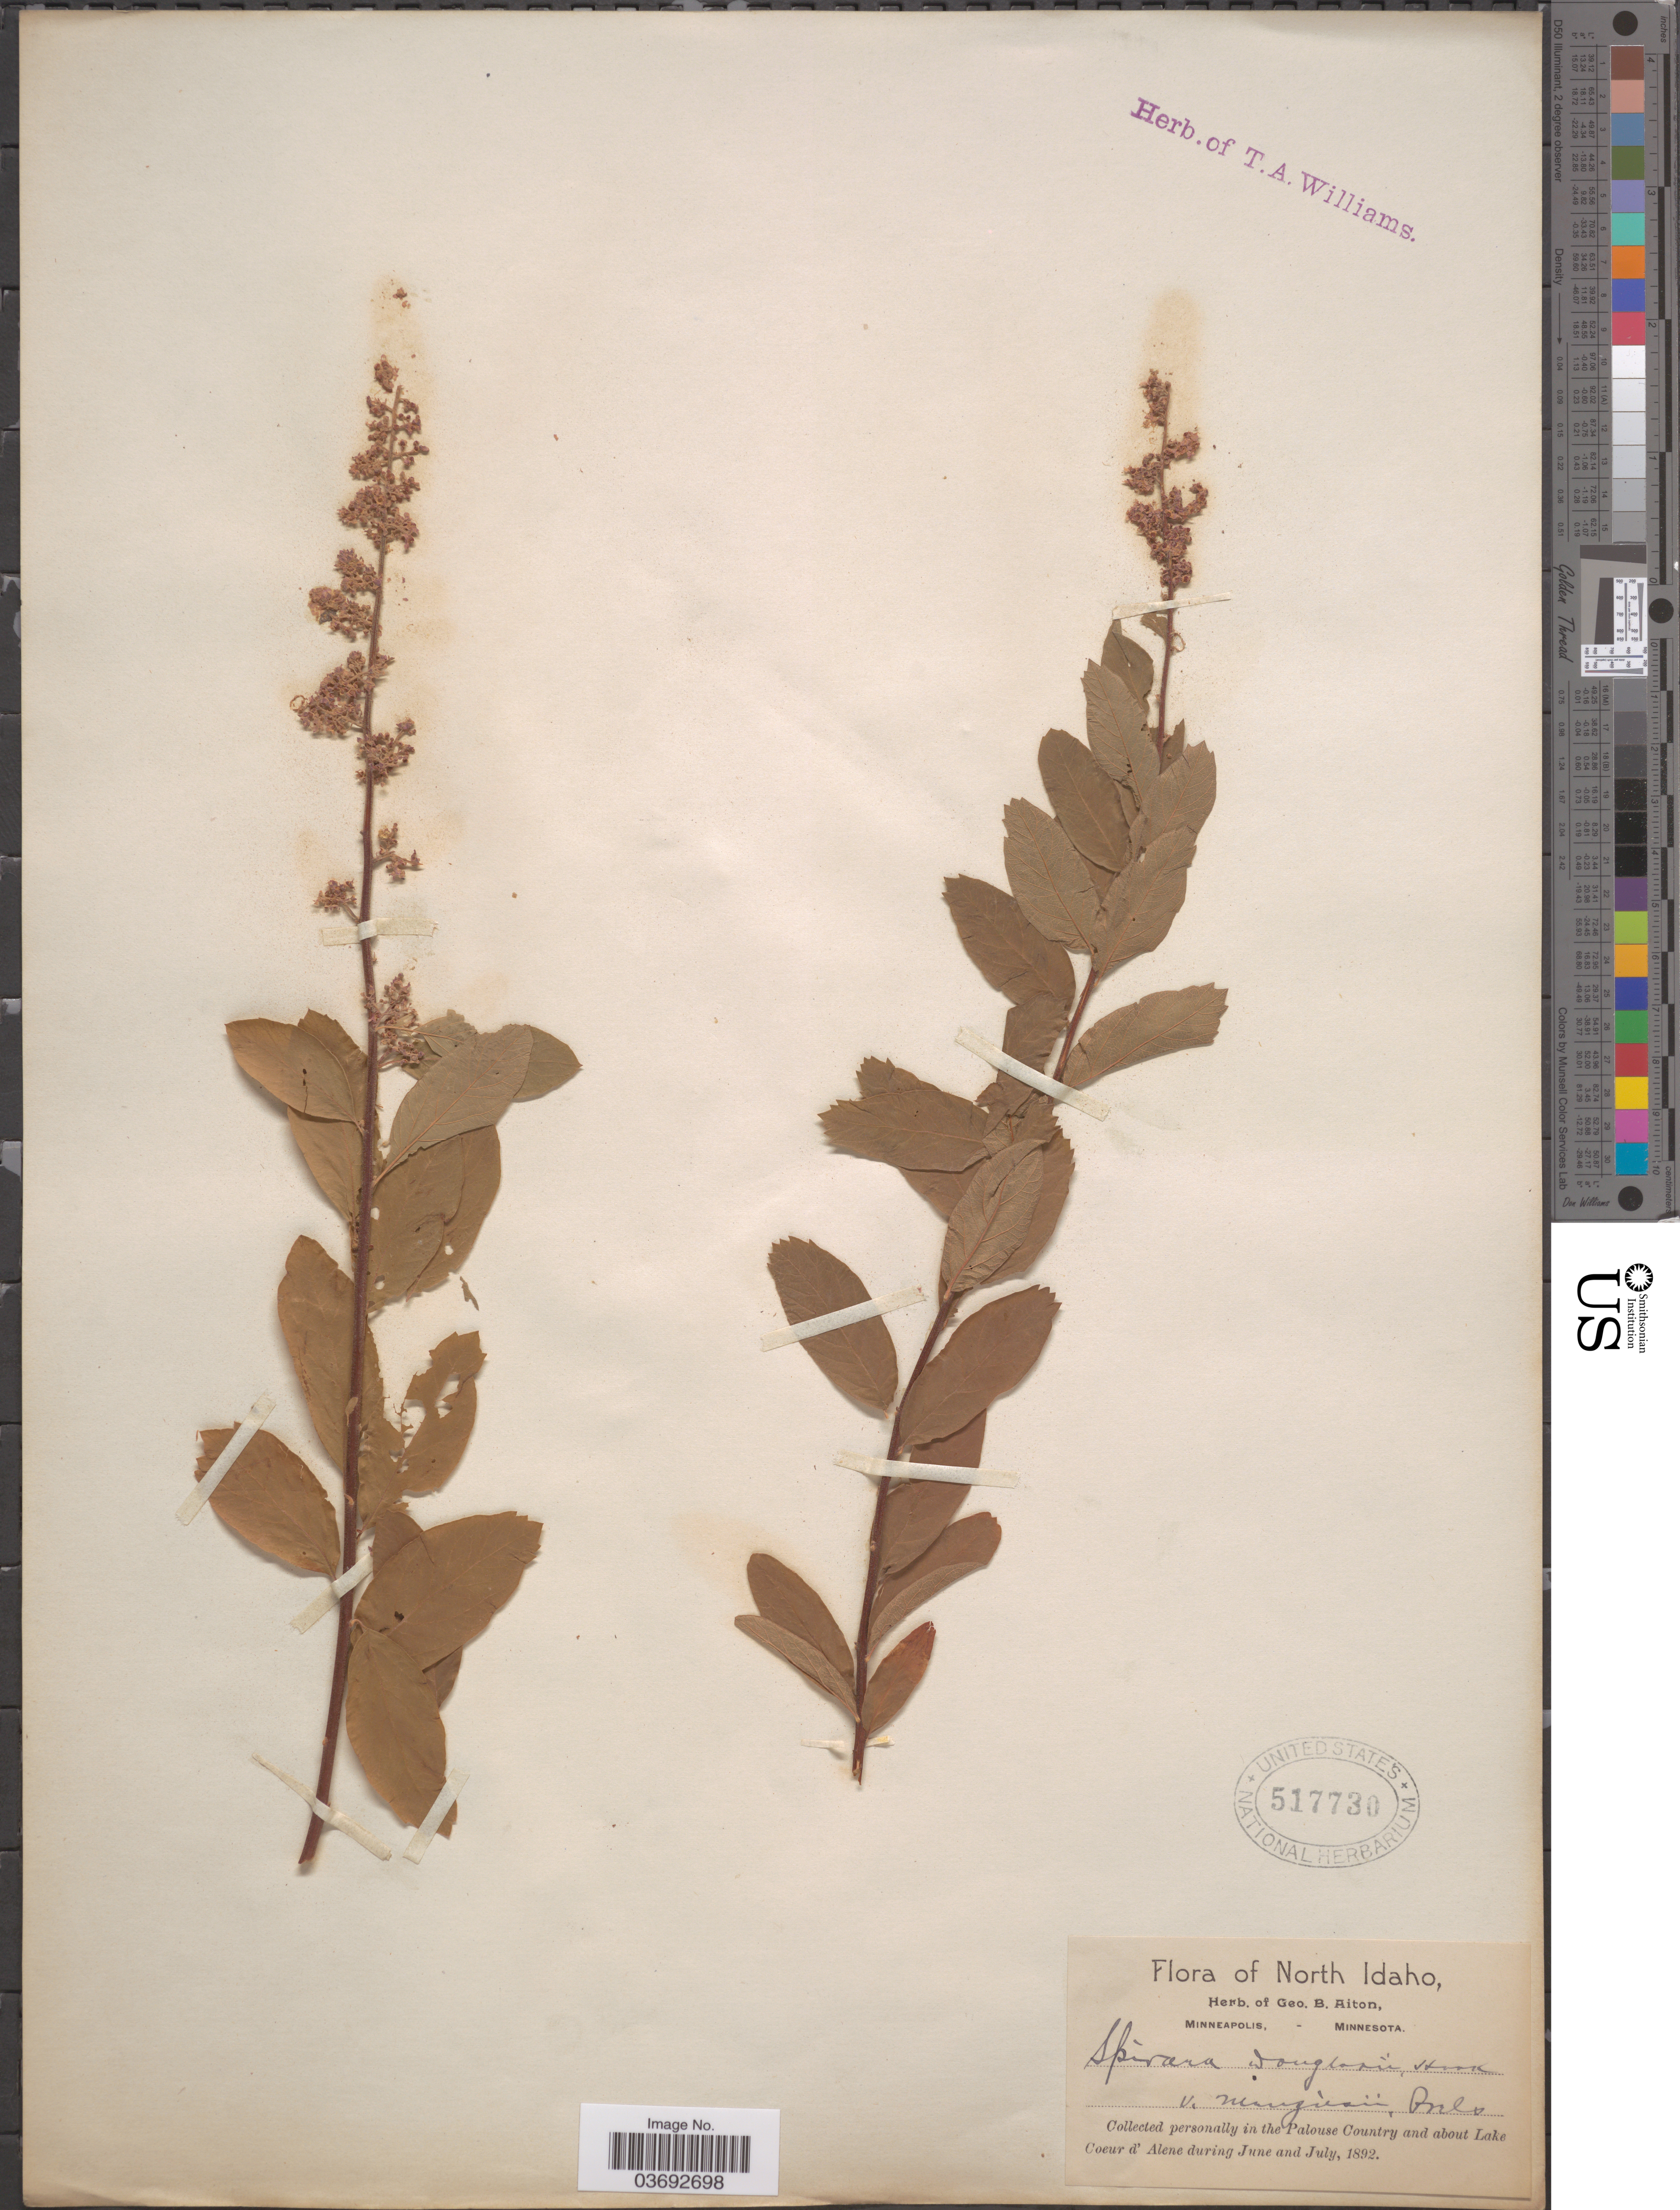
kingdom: Plantae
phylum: Tracheophyta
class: Magnoliopsida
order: Rosales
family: Rosaceae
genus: Spiraea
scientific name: Spiraea menziesii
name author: Hook.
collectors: ex herb. Geo. B. Aiton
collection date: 1892-06/1892-07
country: United States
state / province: Idaho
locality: North Idaho. In the Palouse Country and about Lake Coeur d' Alene.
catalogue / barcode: US 517730